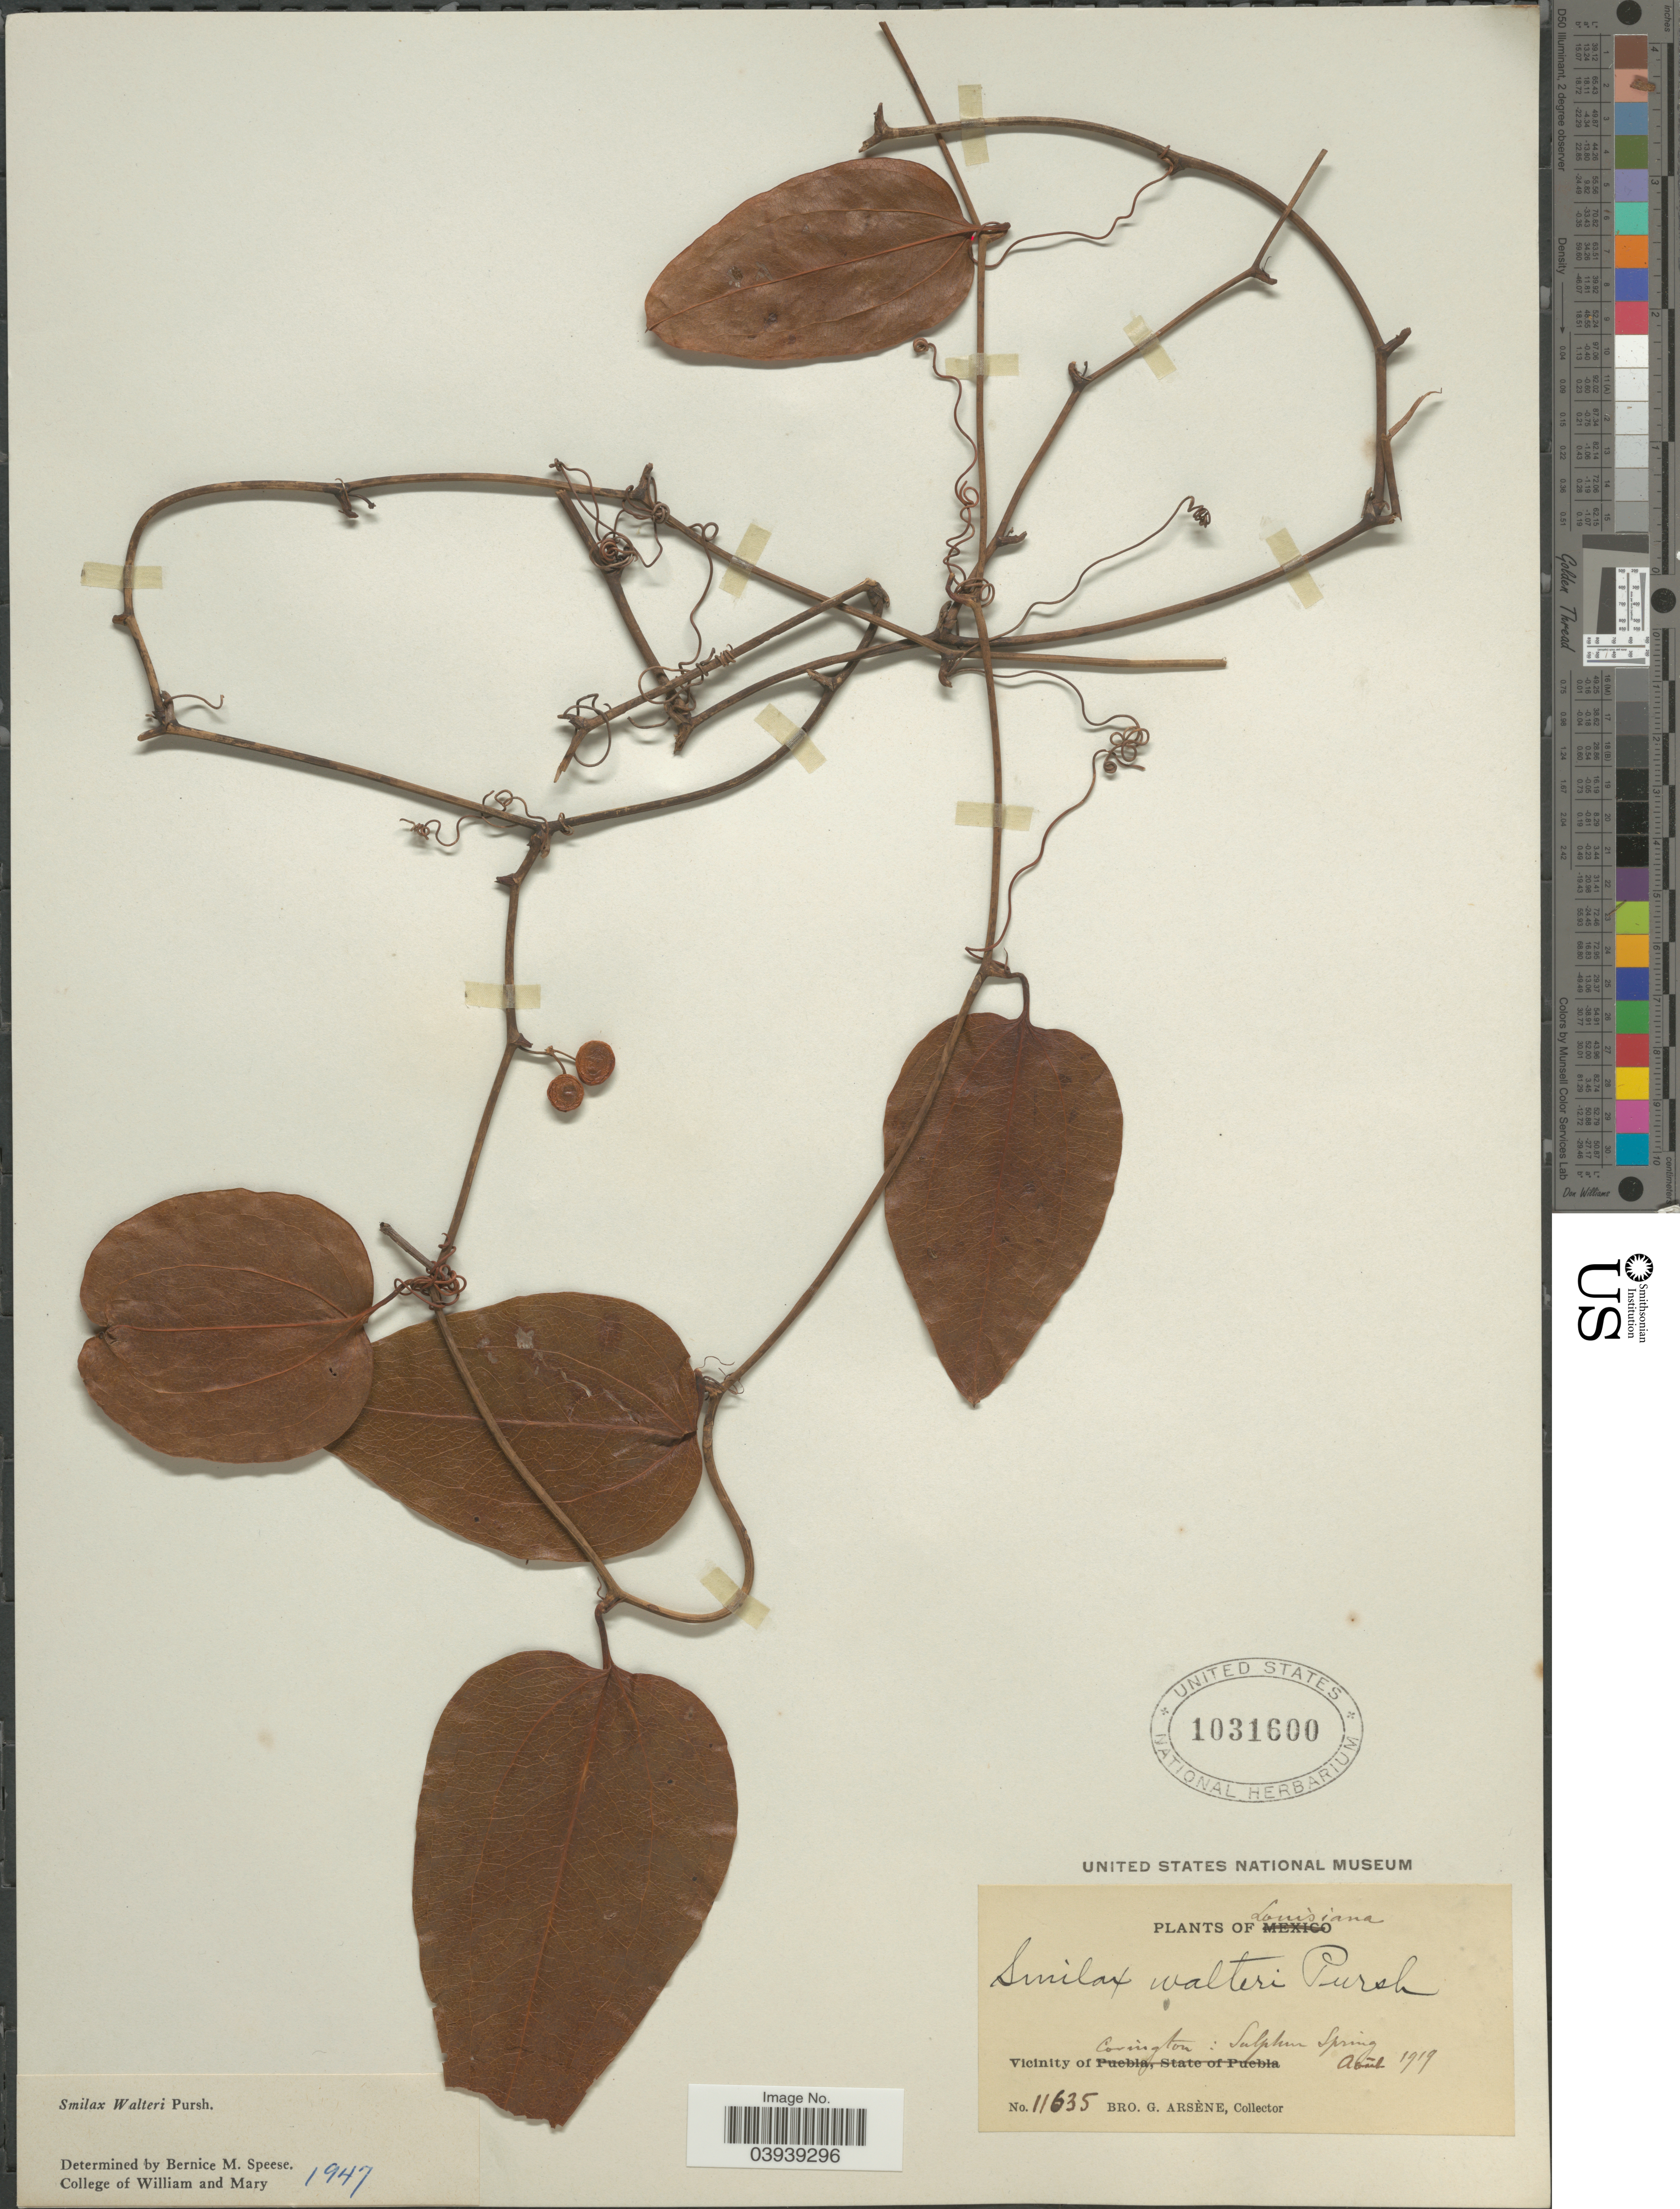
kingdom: Plantae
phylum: Tracheophyta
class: Liliopsida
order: Liliales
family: Smilacaceae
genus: Smilax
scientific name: Smilax walteri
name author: Pursh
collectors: Bro. G. Arsène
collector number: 11635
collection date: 1919-04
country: United States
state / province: Louisiana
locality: Vicinity of Covington: Sulphur Spring.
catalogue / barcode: US 1031600